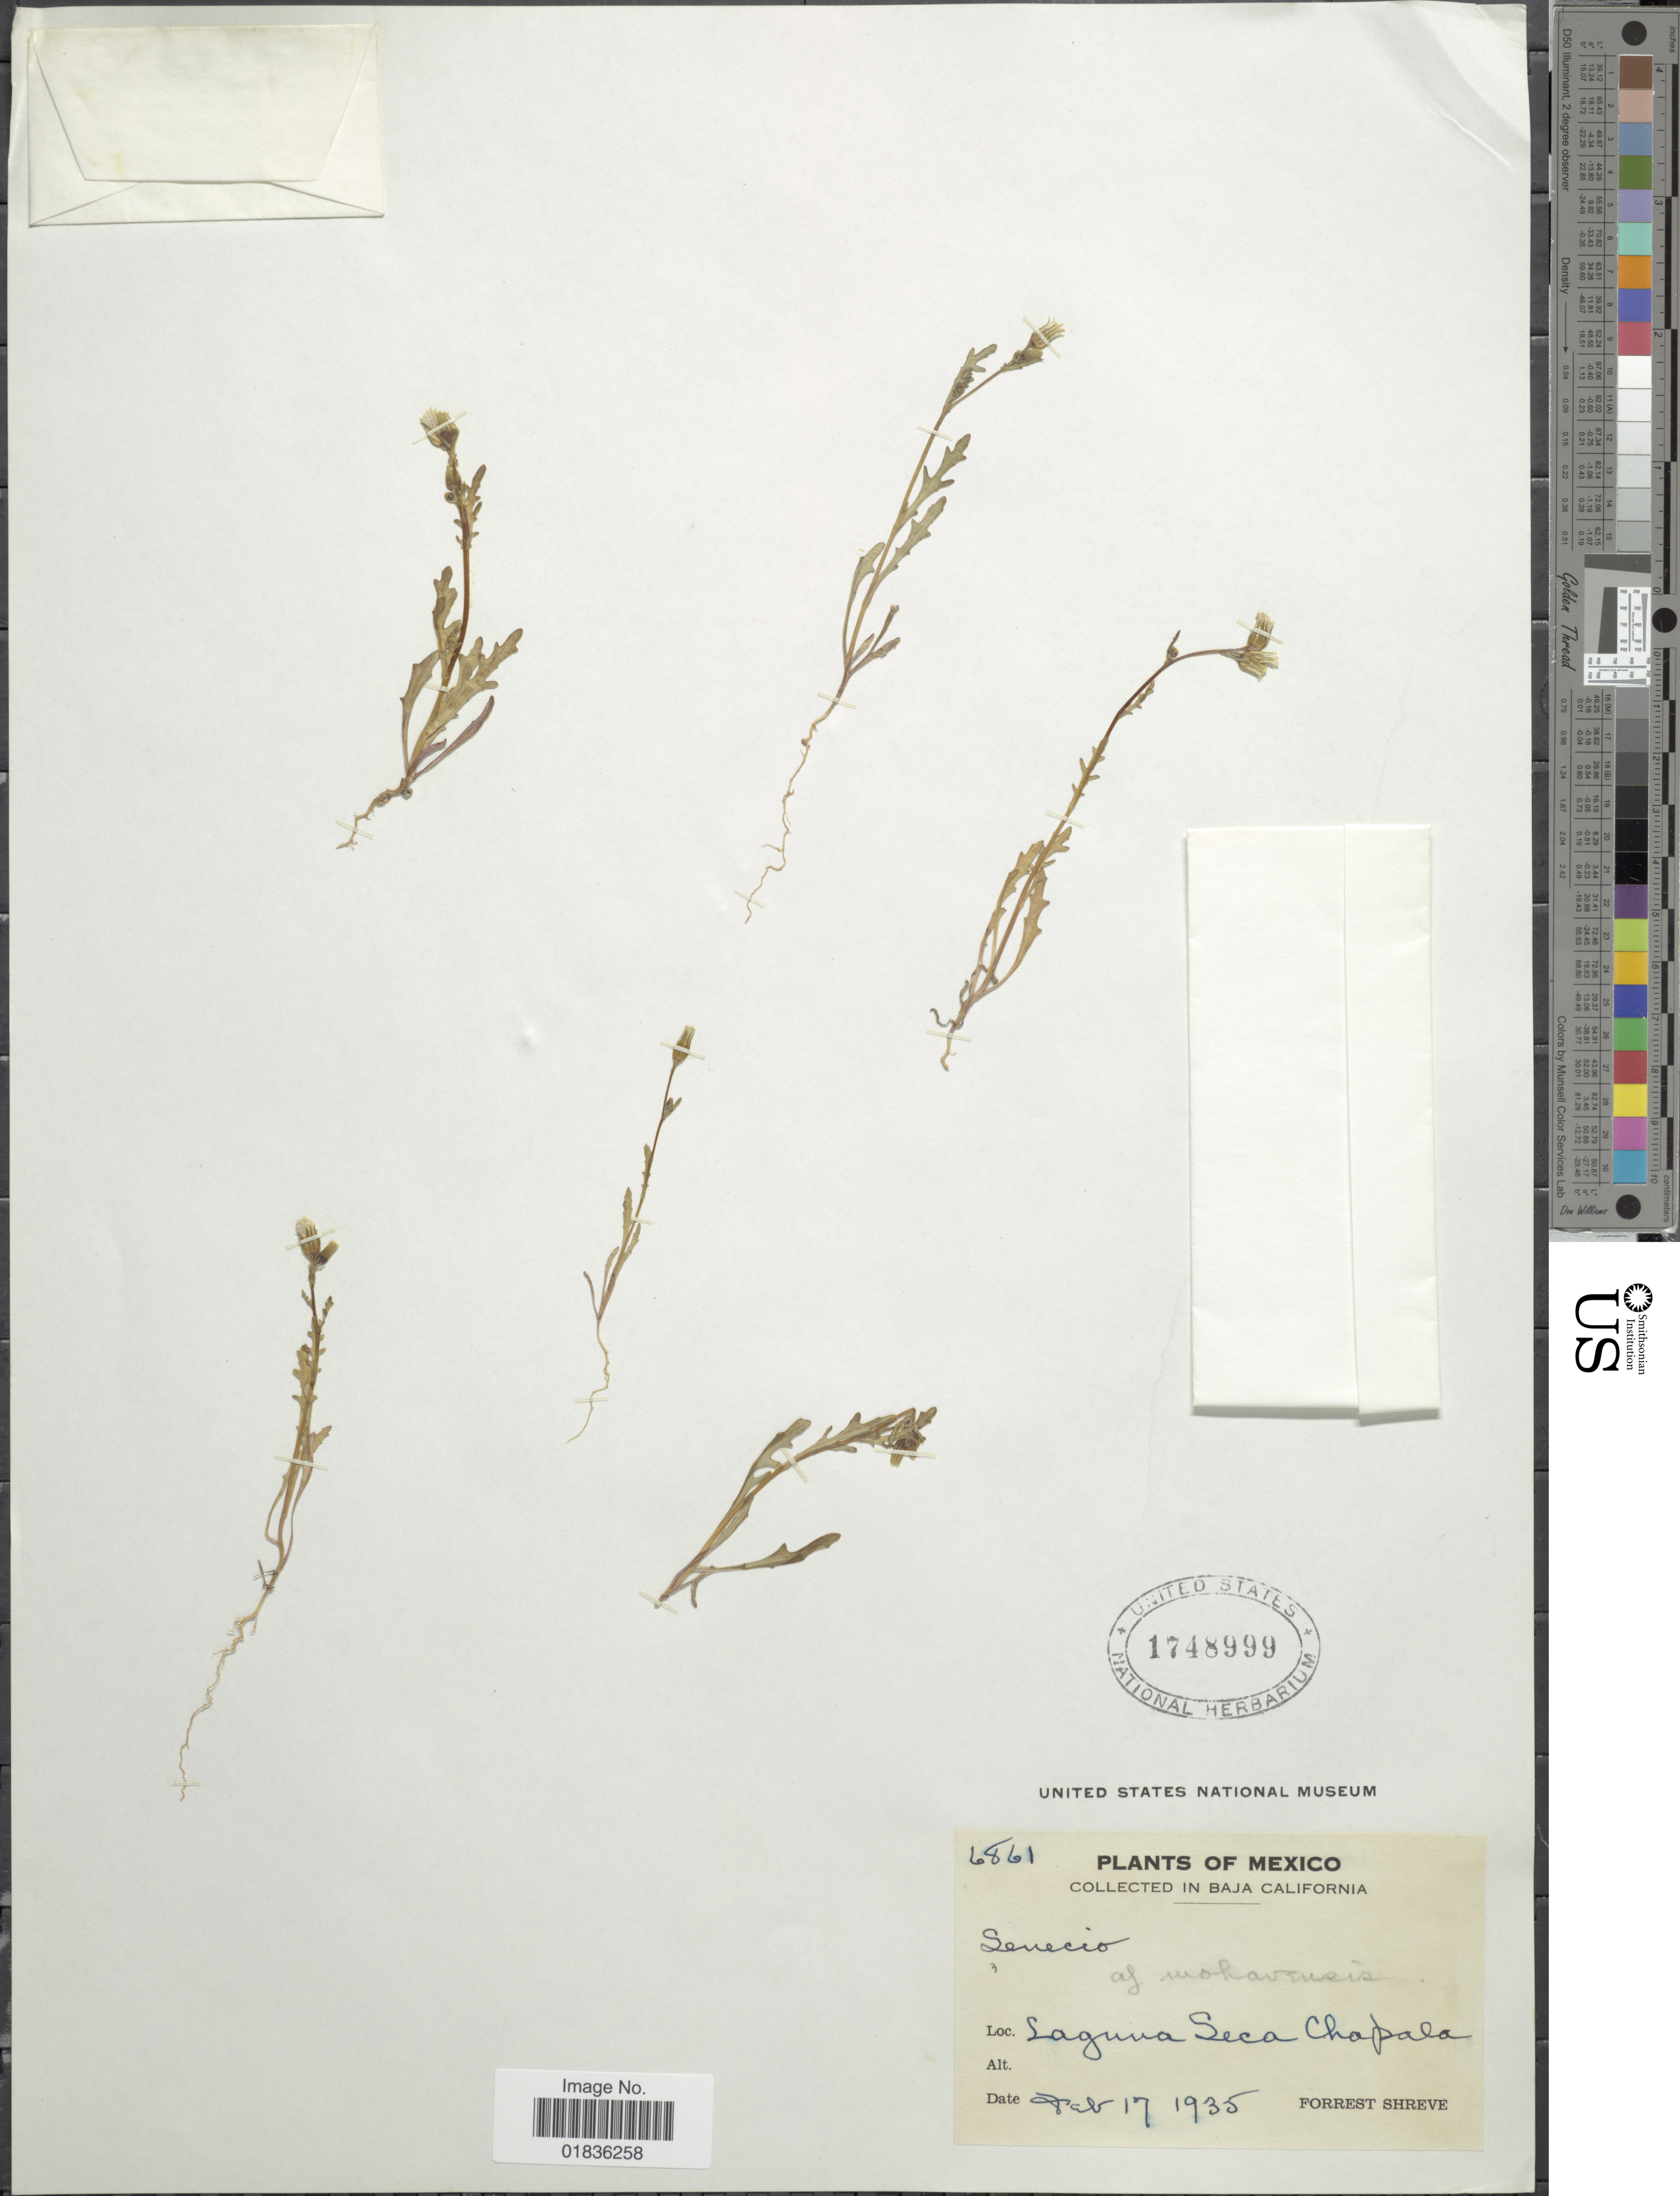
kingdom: Plantae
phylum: Tracheophyta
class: Magnoliopsida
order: Asterales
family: Asteraceae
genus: Senecio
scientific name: Senecio mohavensis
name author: A. Gray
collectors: F. Shreve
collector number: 6861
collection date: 1935-02-17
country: Mexico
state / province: Baja California Norte / Baja California Sur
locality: Laguna Seca Chapala.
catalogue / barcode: US 1748999